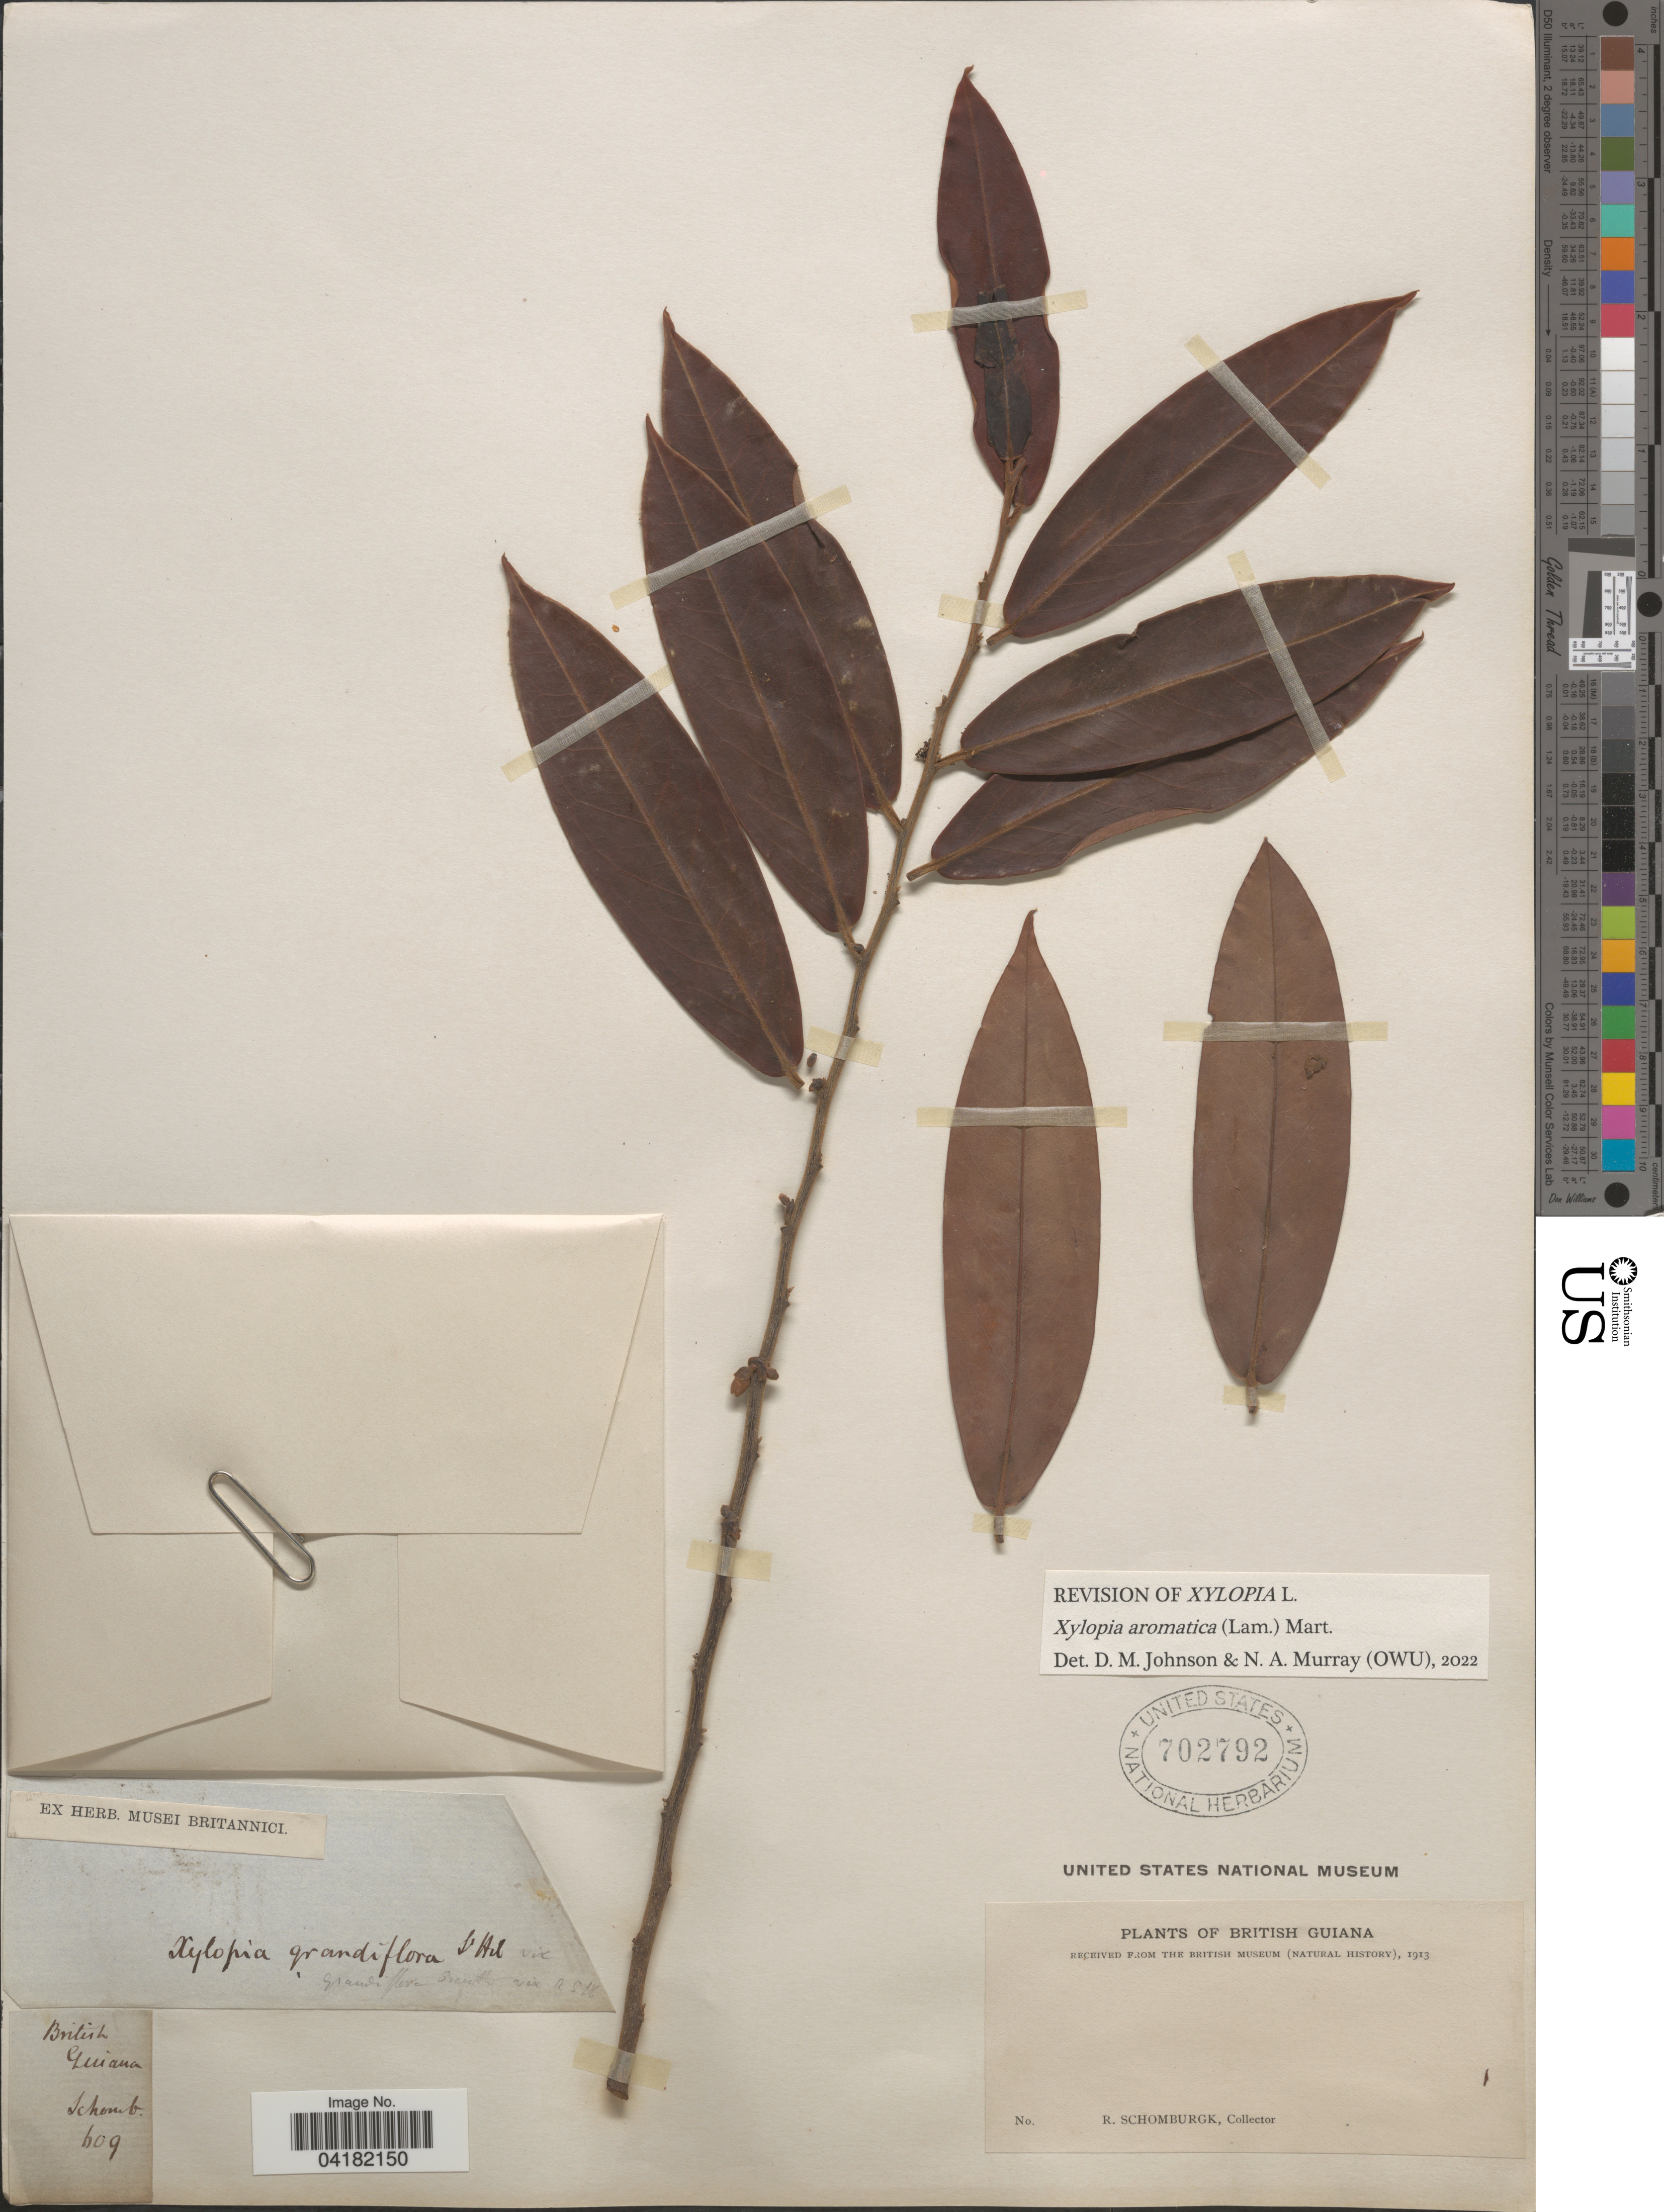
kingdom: Plantae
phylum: Tracheophyta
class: Magnoliopsida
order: Magnoliales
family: Annonaceae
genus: Xylopia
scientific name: Xylopia aromatica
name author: (Lam.) Mart.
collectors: R. H. Schomburgk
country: Guyana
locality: British Guiana.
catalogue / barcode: US 702792